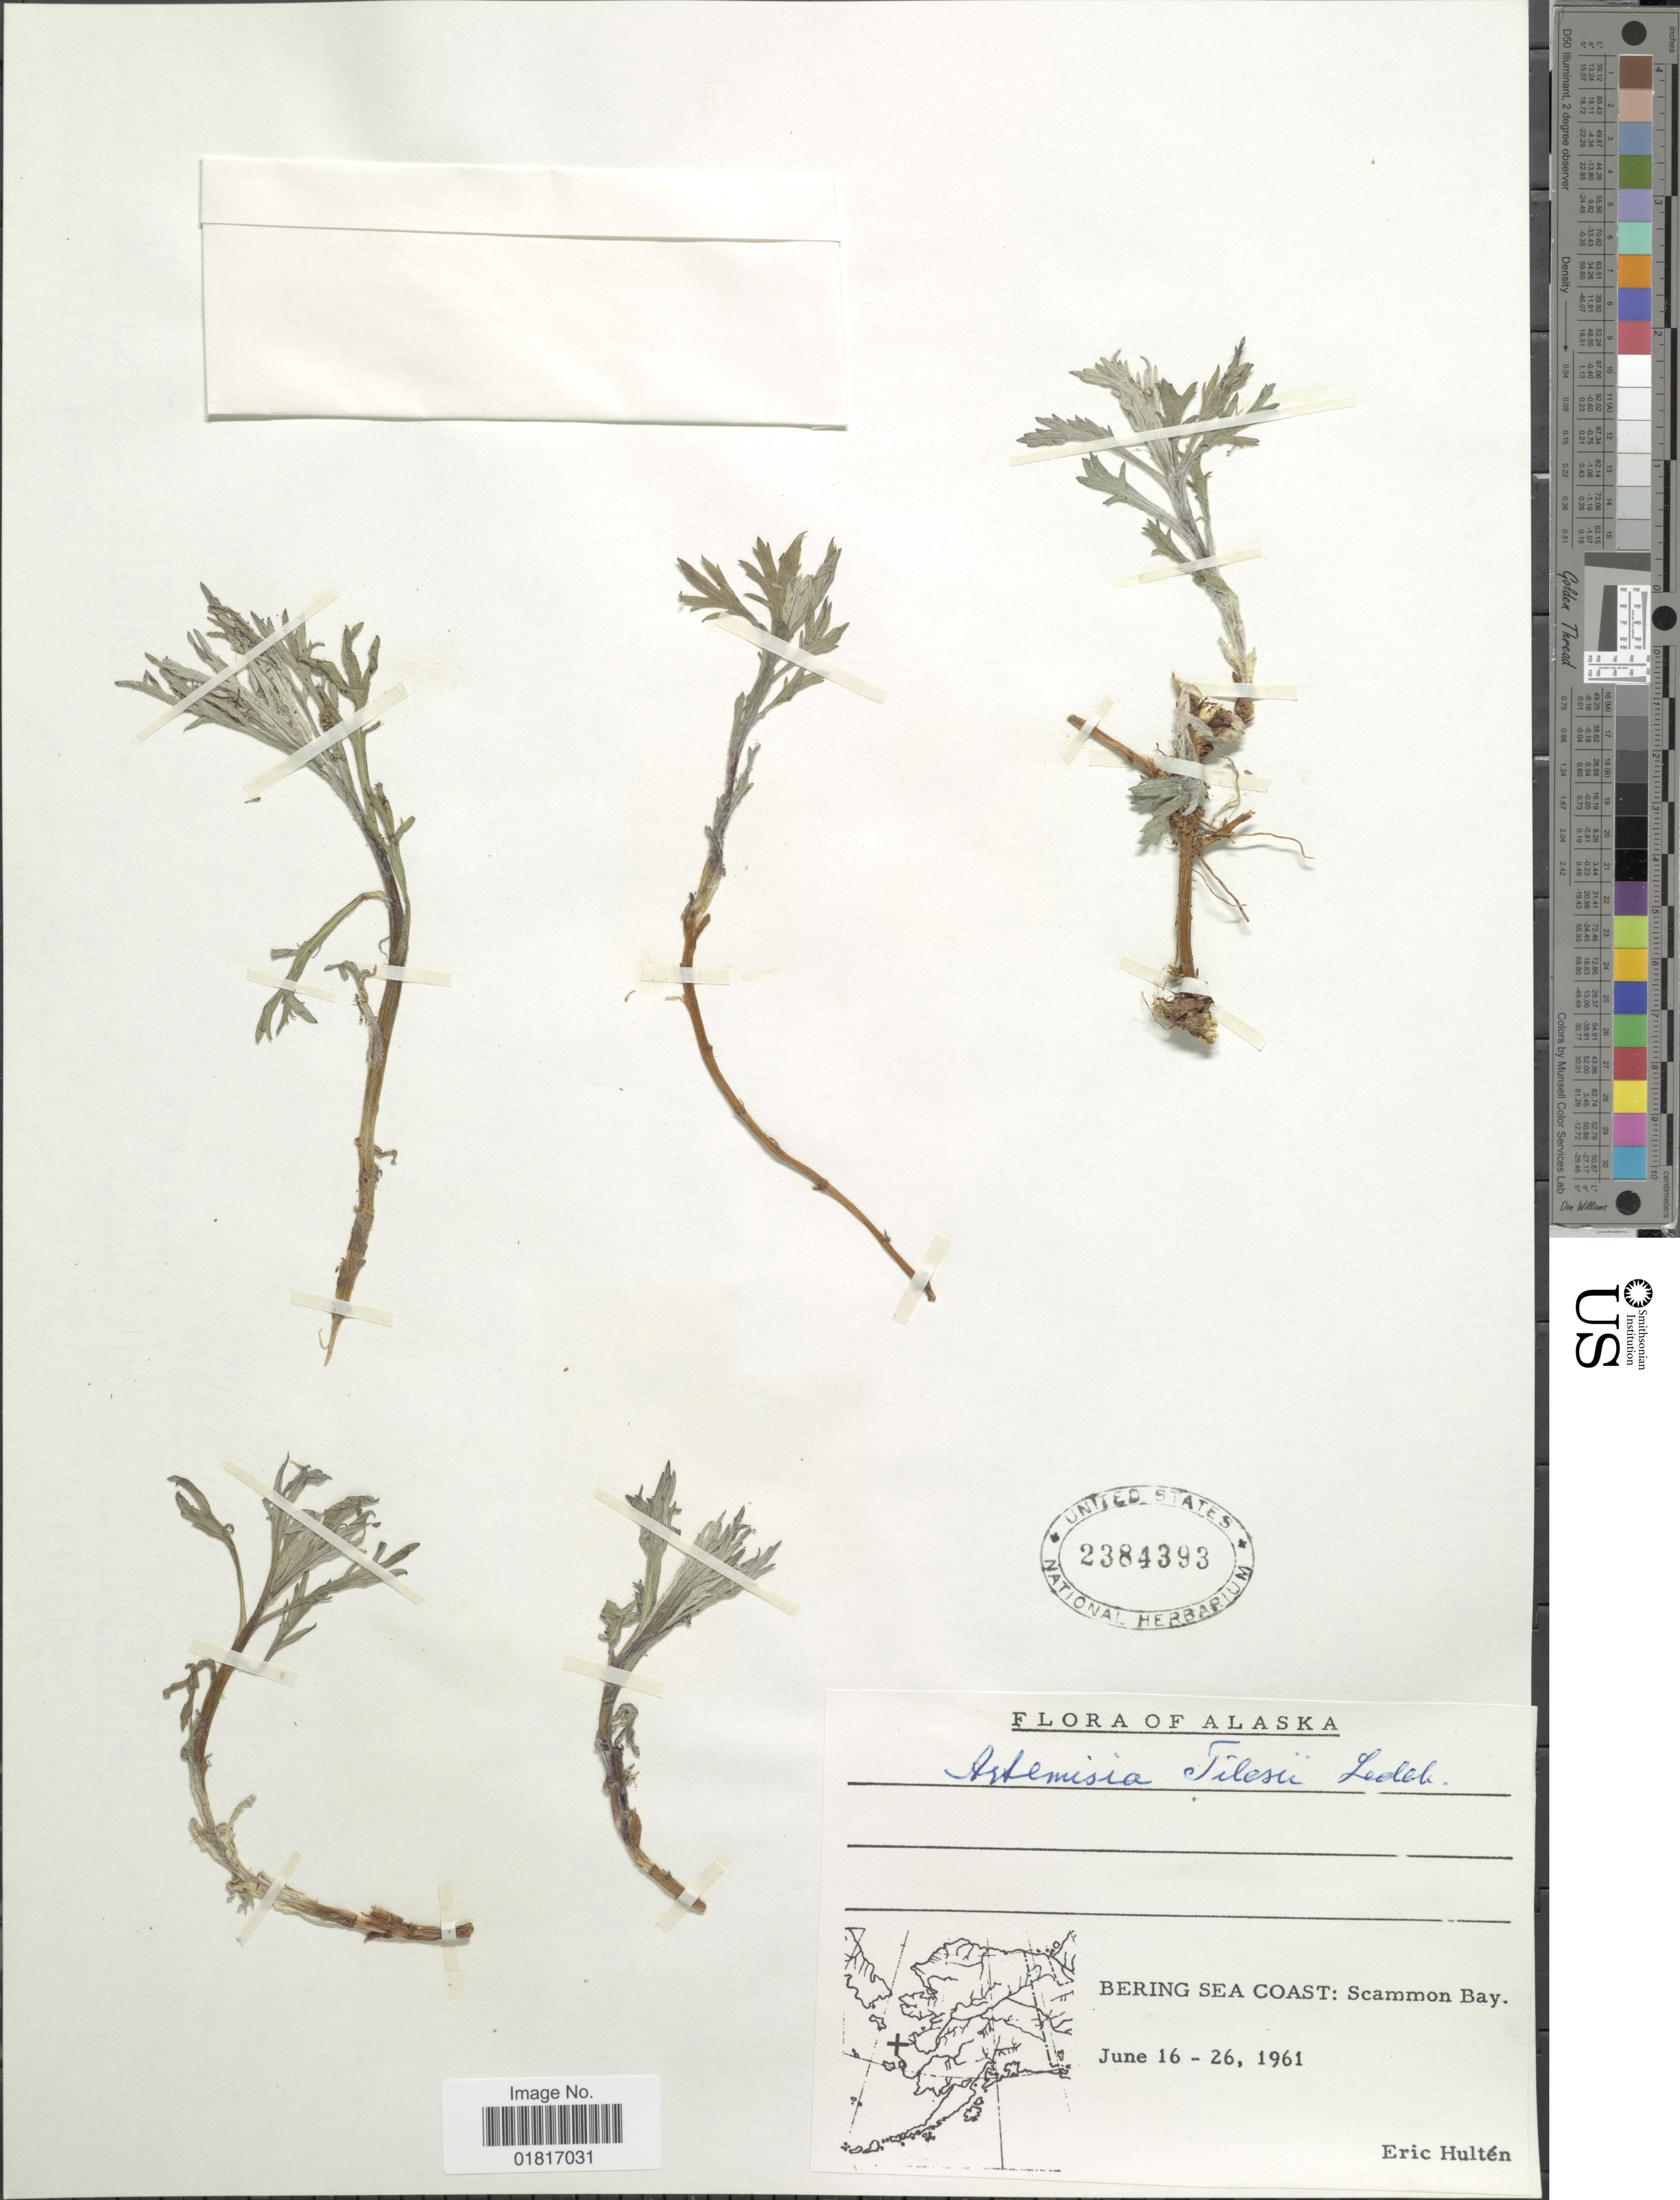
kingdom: Plantae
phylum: Tracheophyta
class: Magnoliopsida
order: Asterales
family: Asteraceae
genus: Artemisia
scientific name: Artemisia tilesii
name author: Ledeb.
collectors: E. G. Hultén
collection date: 1961-06-16/1961-06-26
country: United States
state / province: Alaska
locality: Bering Sea Coast: Scammon Bay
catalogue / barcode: US 2384393